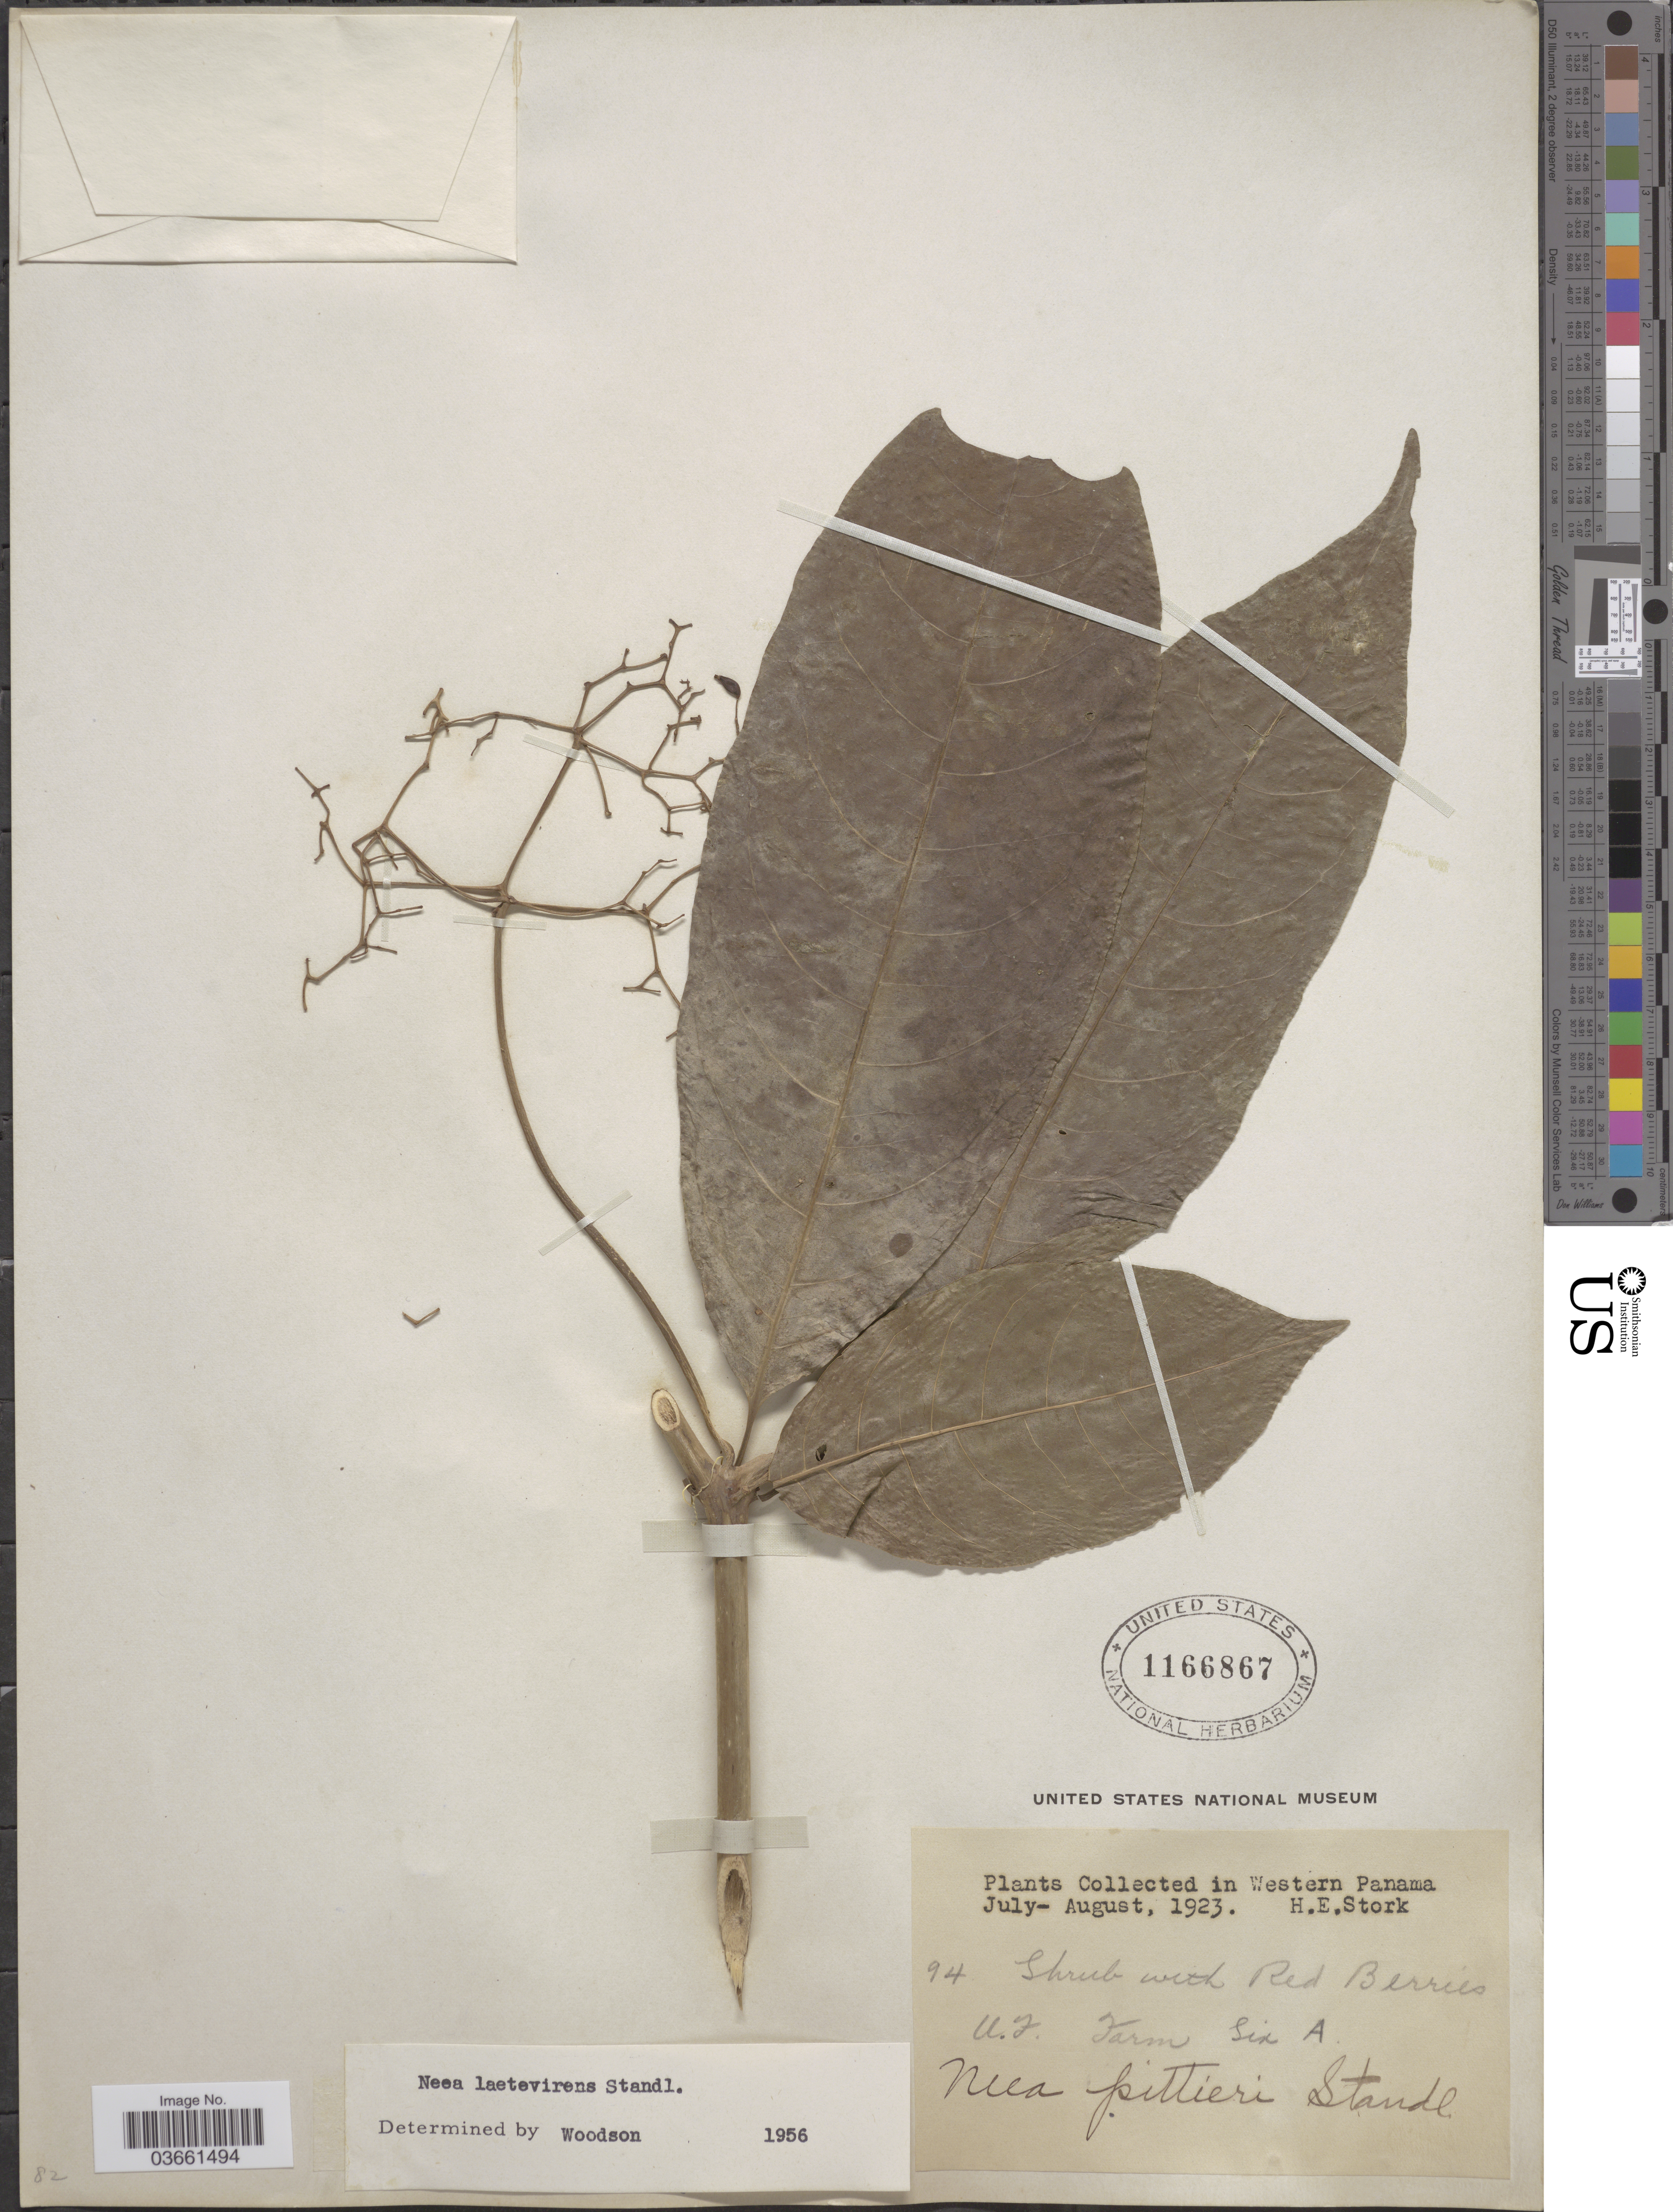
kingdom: Plantae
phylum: Tracheophyta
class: Magnoliopsida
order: Caryophyllales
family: Nyctaginaceae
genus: Neea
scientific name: Neea laetevirens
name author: Standl.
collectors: H. E. Stork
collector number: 94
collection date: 1923-07/1923-08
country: Panama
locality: Western Panama.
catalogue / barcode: US 1166867